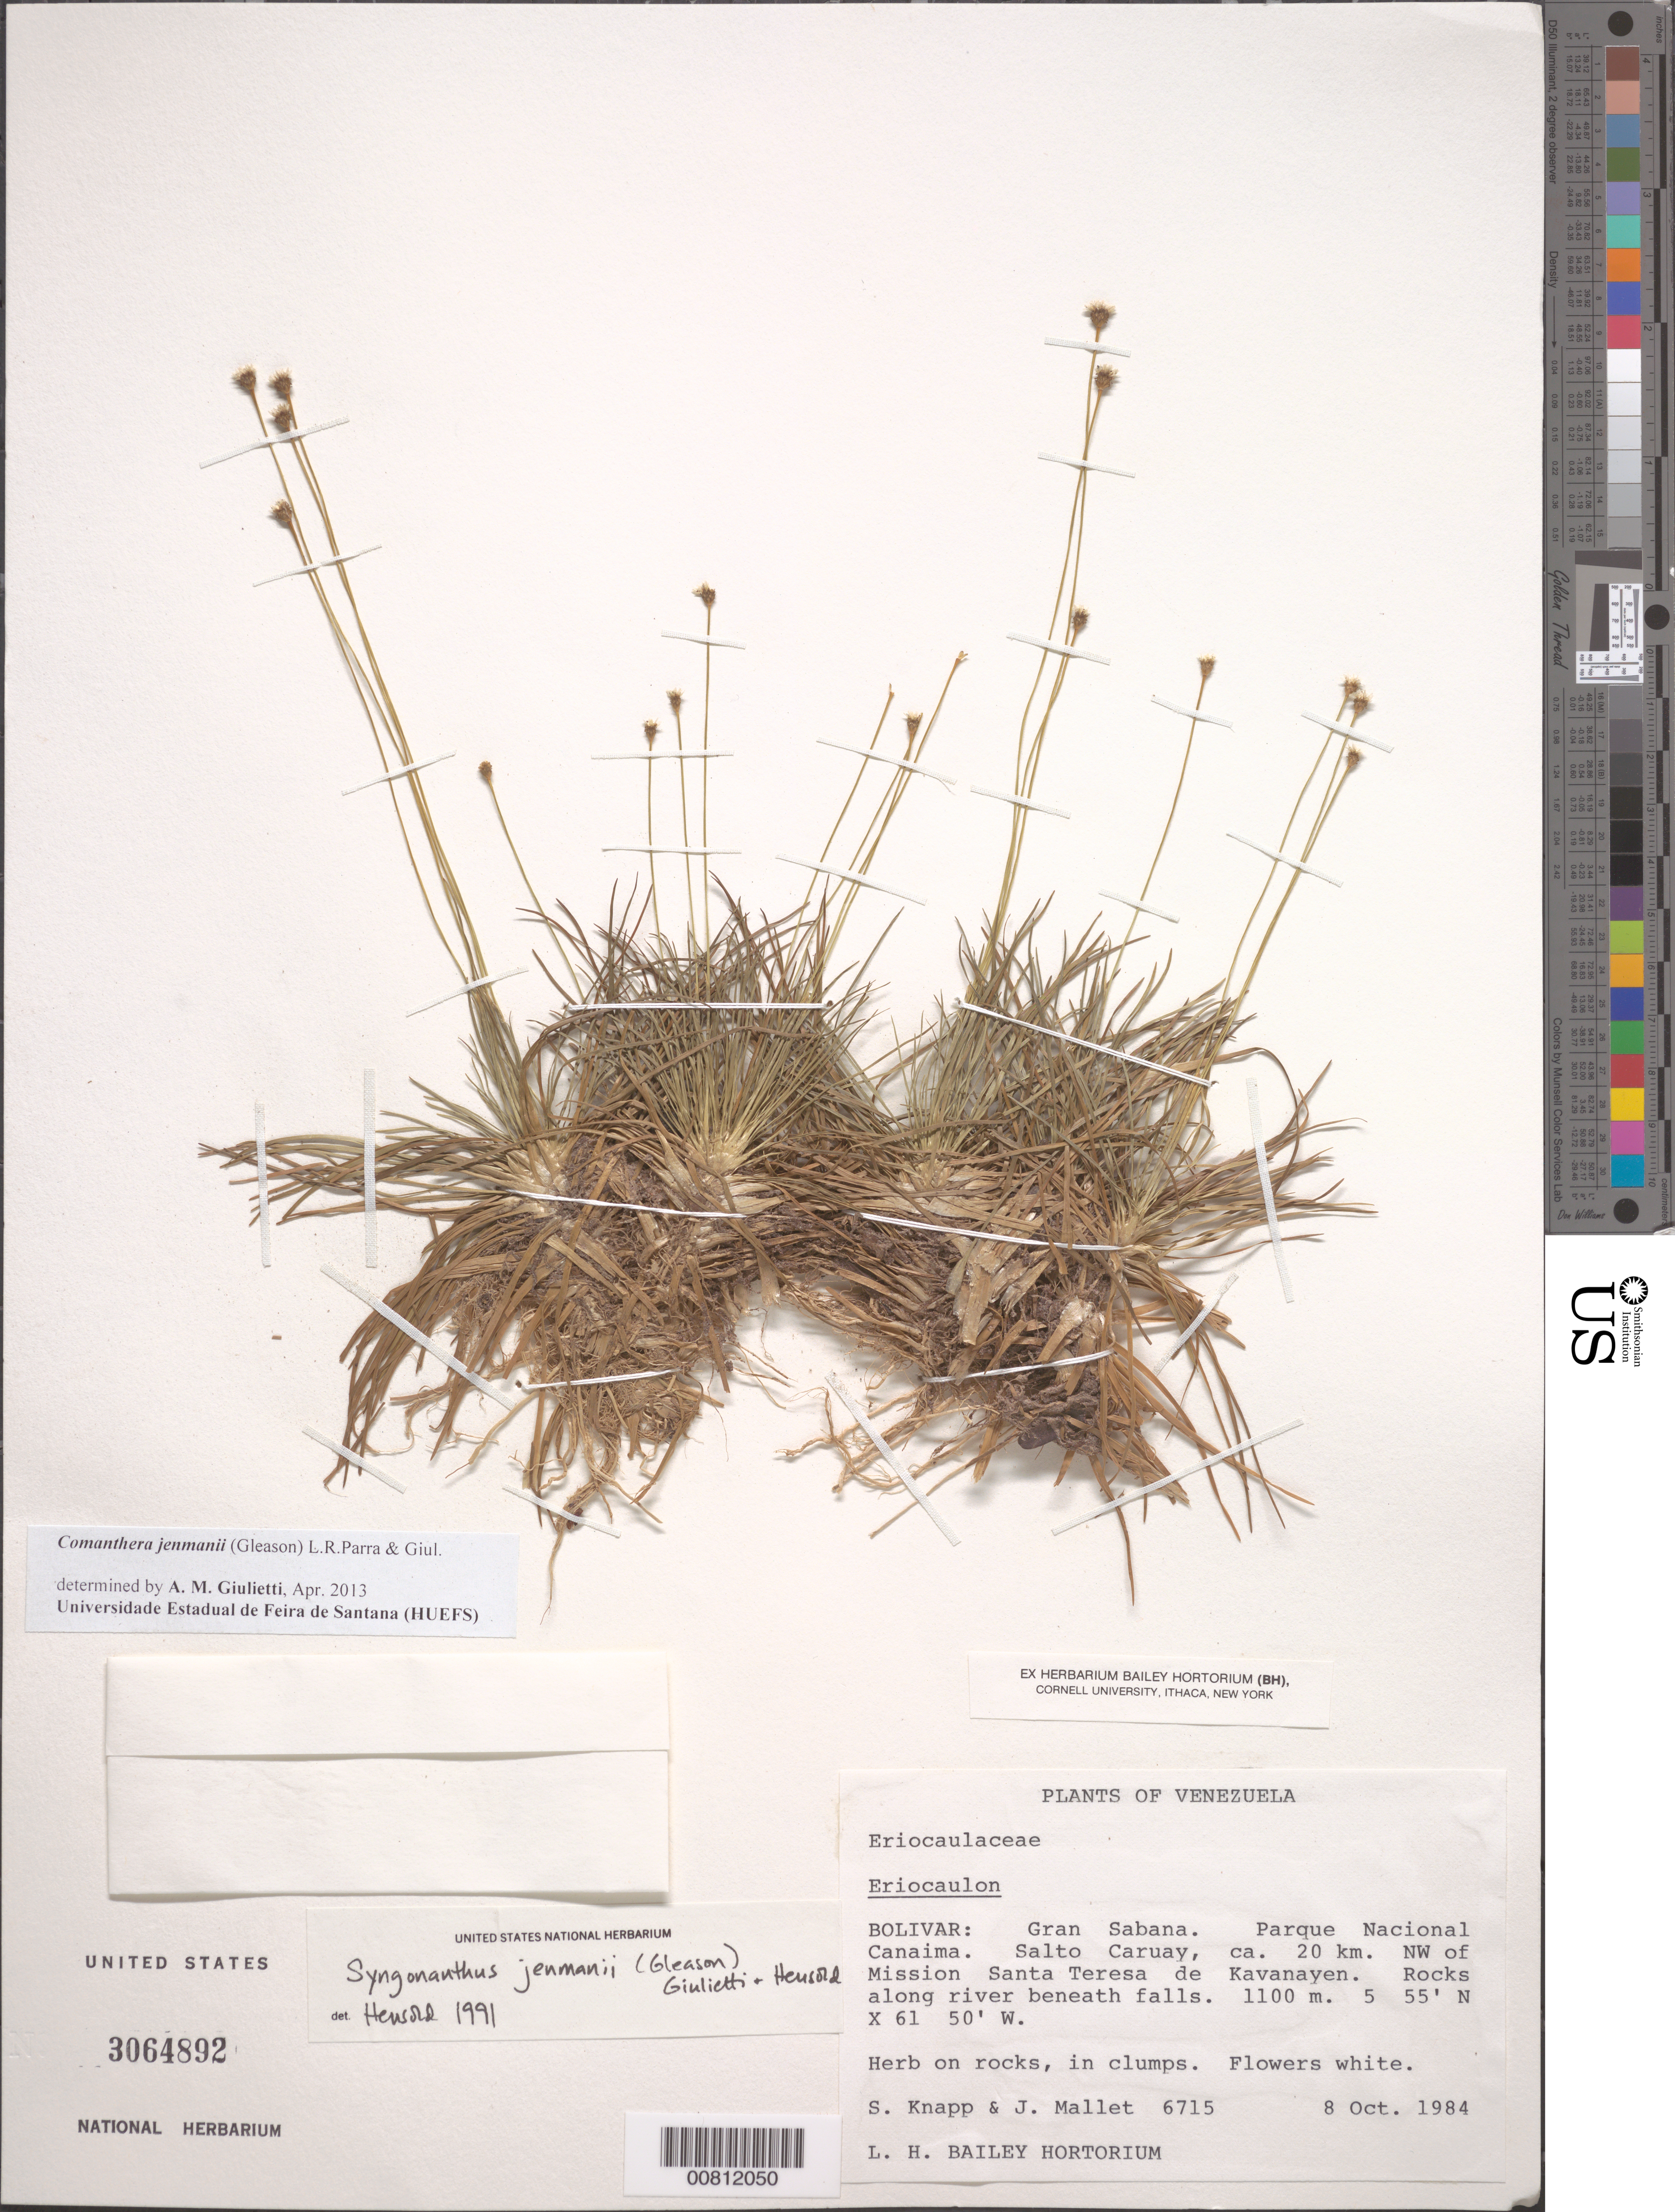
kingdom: Plantae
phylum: Tracheophyta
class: Liliopsida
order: Poales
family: Eriocaulaceae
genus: Comanthera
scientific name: Comanthera jenmanii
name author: (Gleason) L.R. Parra & Giul.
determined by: Giulietti, Ana M.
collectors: S. Knapp & J. Mallet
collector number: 6715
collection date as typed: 8-Oct-84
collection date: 1984-10-08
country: Venezuela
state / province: Bolívar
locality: Gran Sabana, Parque Nacional Canaima, Salto Caruay, ca. 20 km NW of Mission Santa Teresa de Kavanayen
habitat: Rocks along river beneath falls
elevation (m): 1100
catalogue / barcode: US 3064892